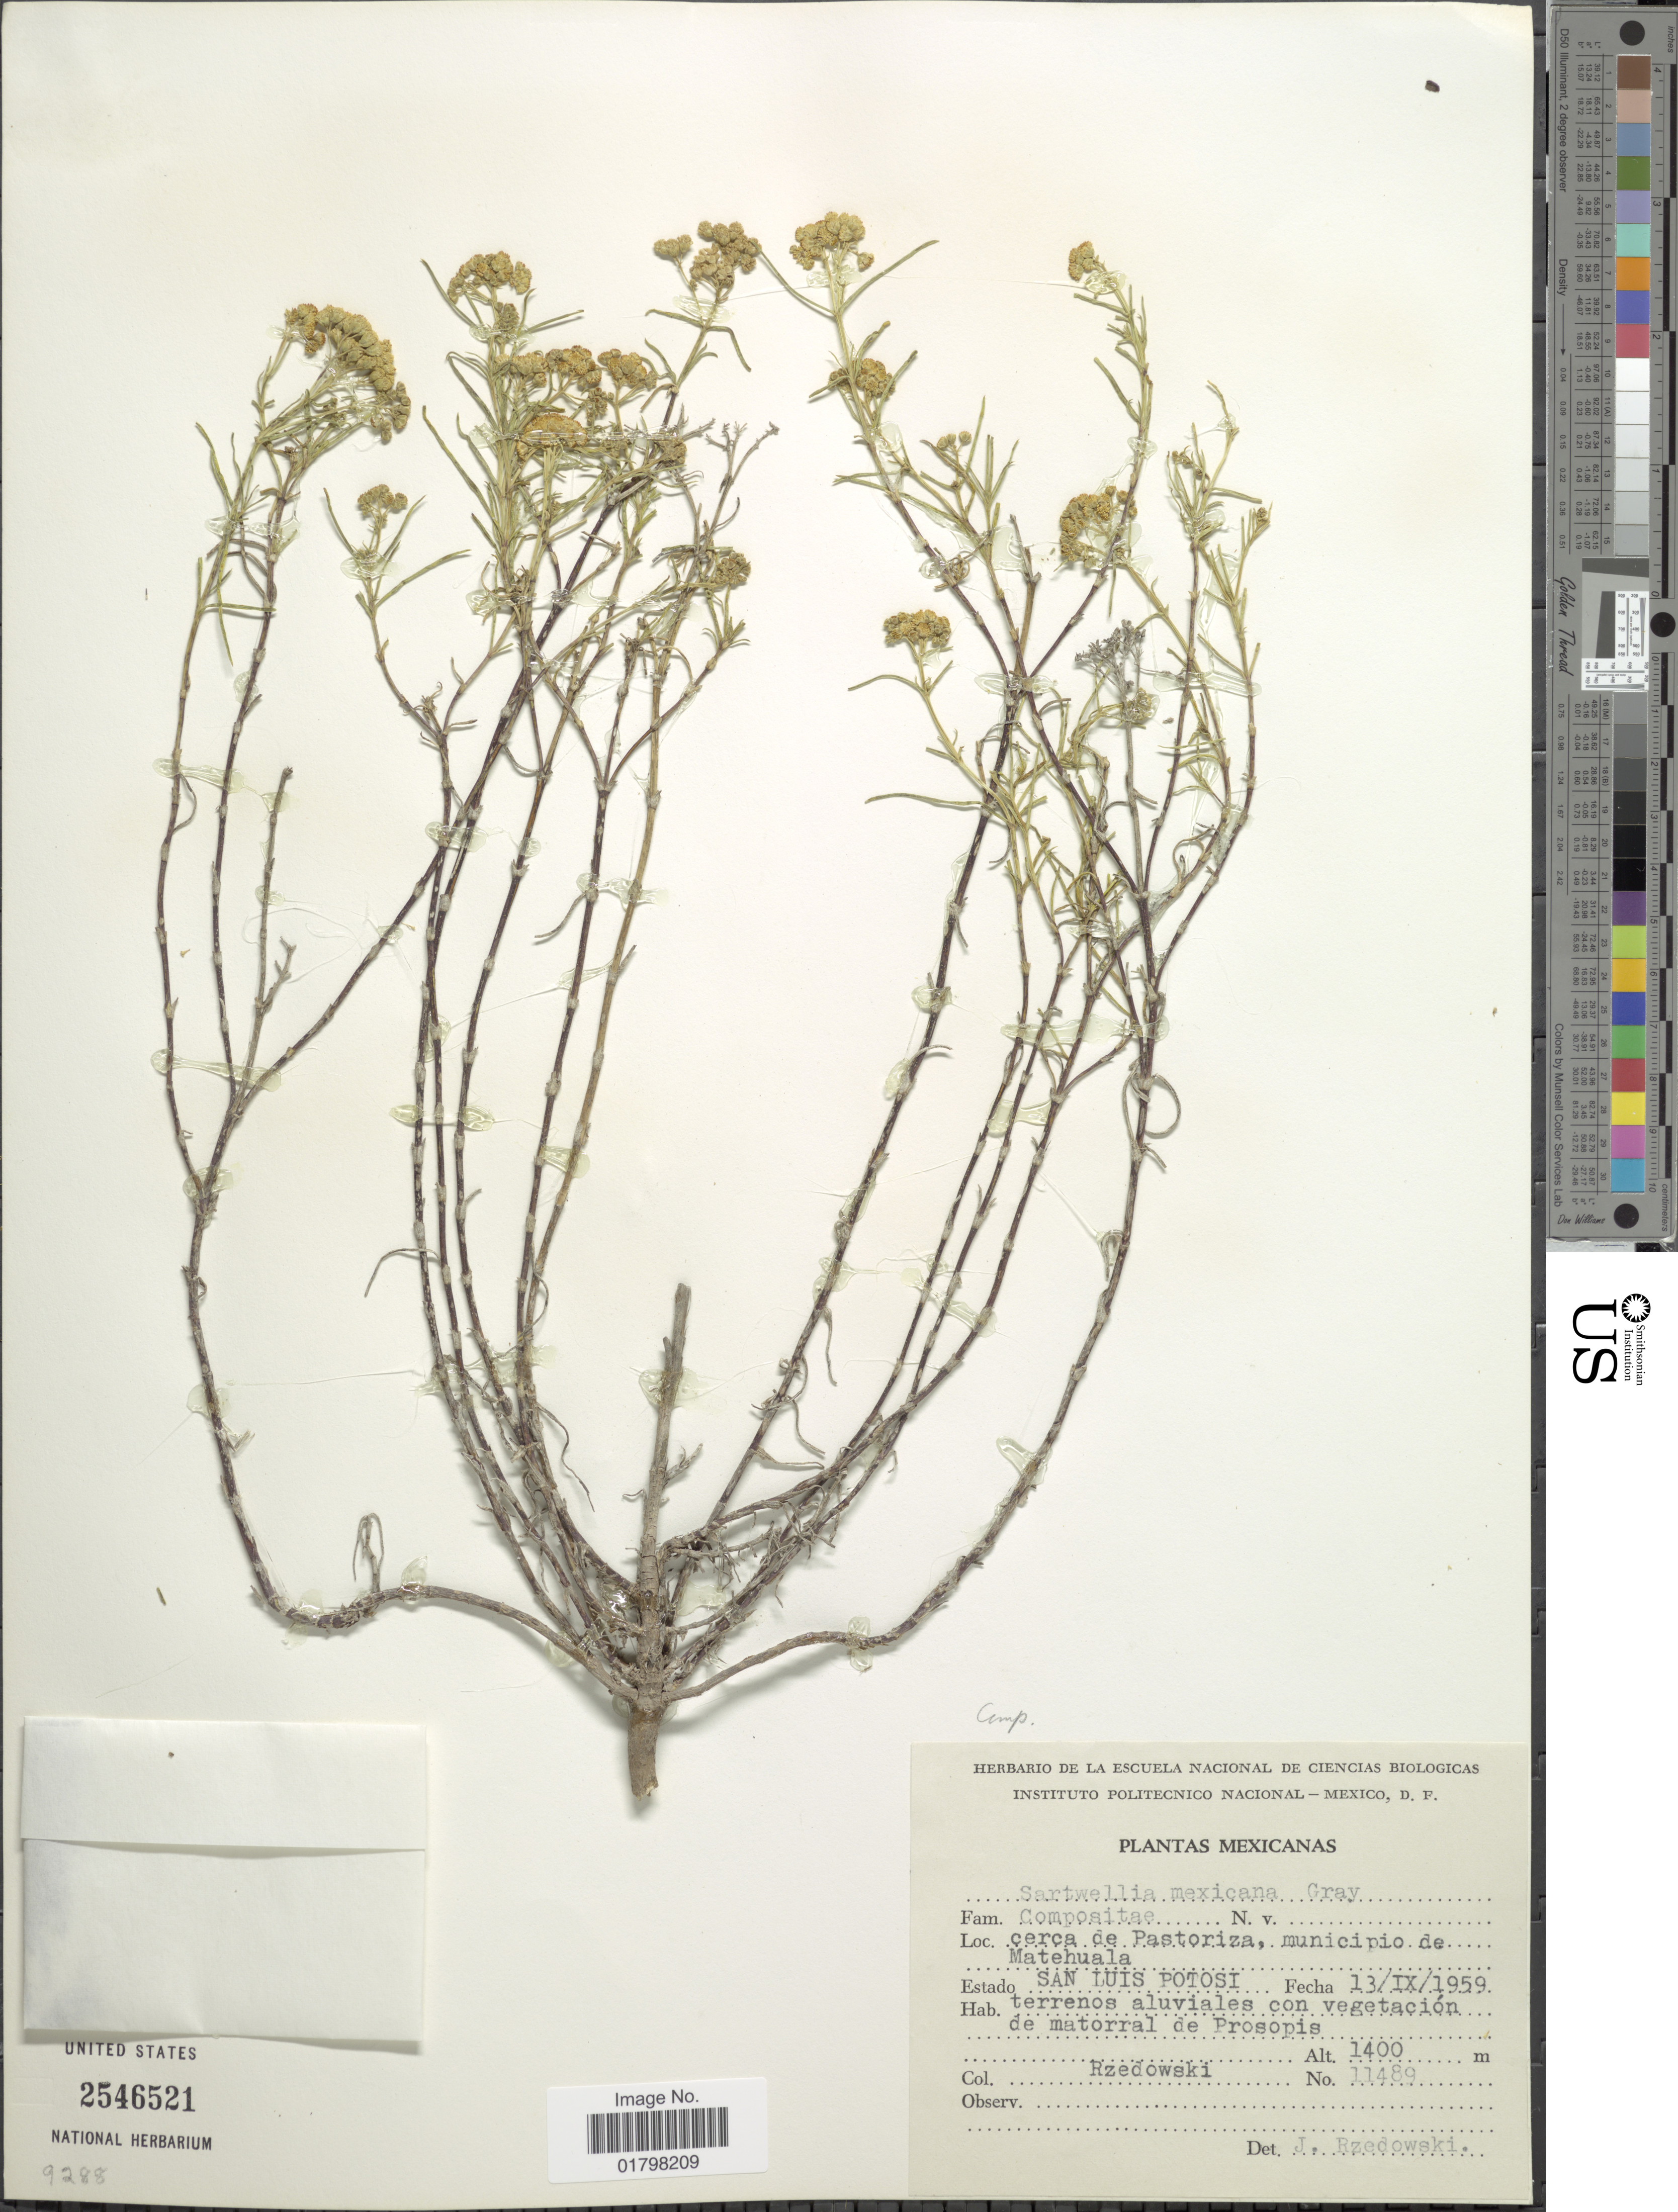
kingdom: Plantae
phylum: Tracheophyta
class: Magnoliopsida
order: Asterales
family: Asteraceae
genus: Sartwellia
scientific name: Sartwellia mexicana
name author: A. Gray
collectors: Rzedowski, --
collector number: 11489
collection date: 1959-09-13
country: Mexico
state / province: San Luis Potosí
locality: Cerca de Pastoriza, municipio de Matehuala. Estado San Luis Potosi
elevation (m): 1400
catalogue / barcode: US 2546521